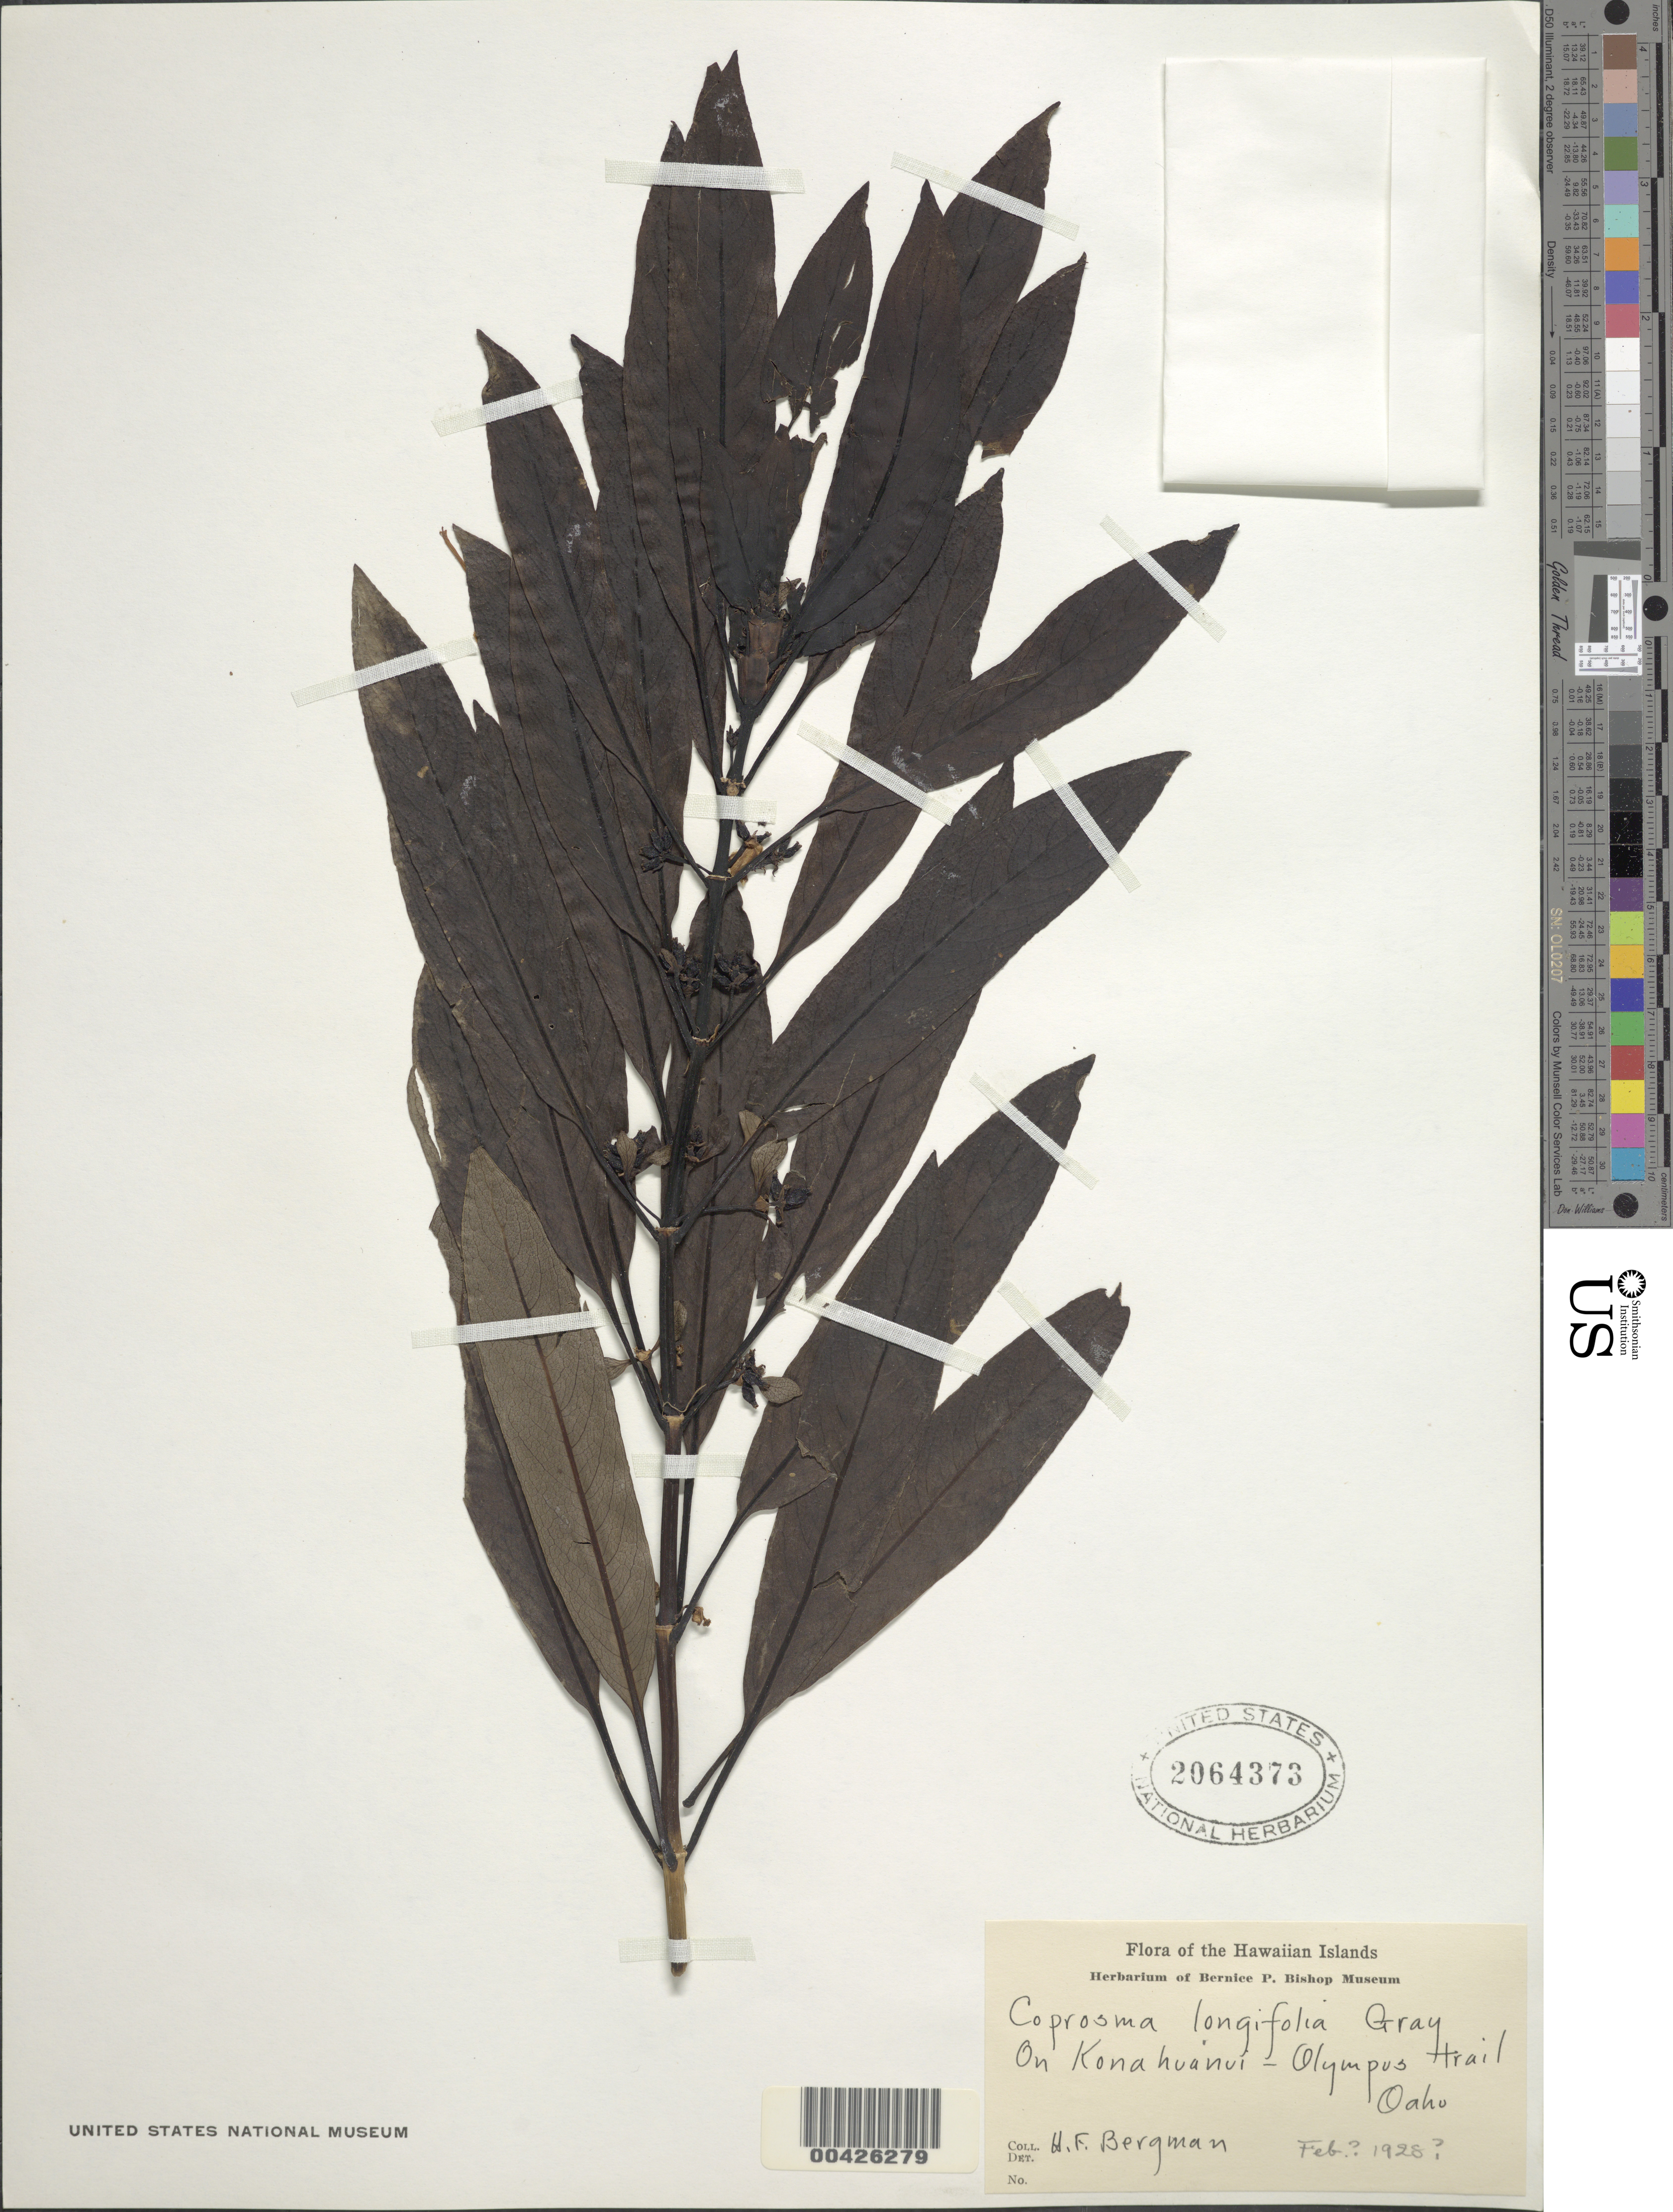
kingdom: Plantae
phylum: Tracheophyta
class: Magnoliopsida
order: Gentianales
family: Rubiaceae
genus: Coprosma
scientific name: Coprosma longifolia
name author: A. Gray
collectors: H. Bergman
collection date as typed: Feb 1928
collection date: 1928-02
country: United States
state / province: Hawaii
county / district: Honolulu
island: Oahu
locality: on Konahuanui-Olympus Trail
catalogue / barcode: US 2064373